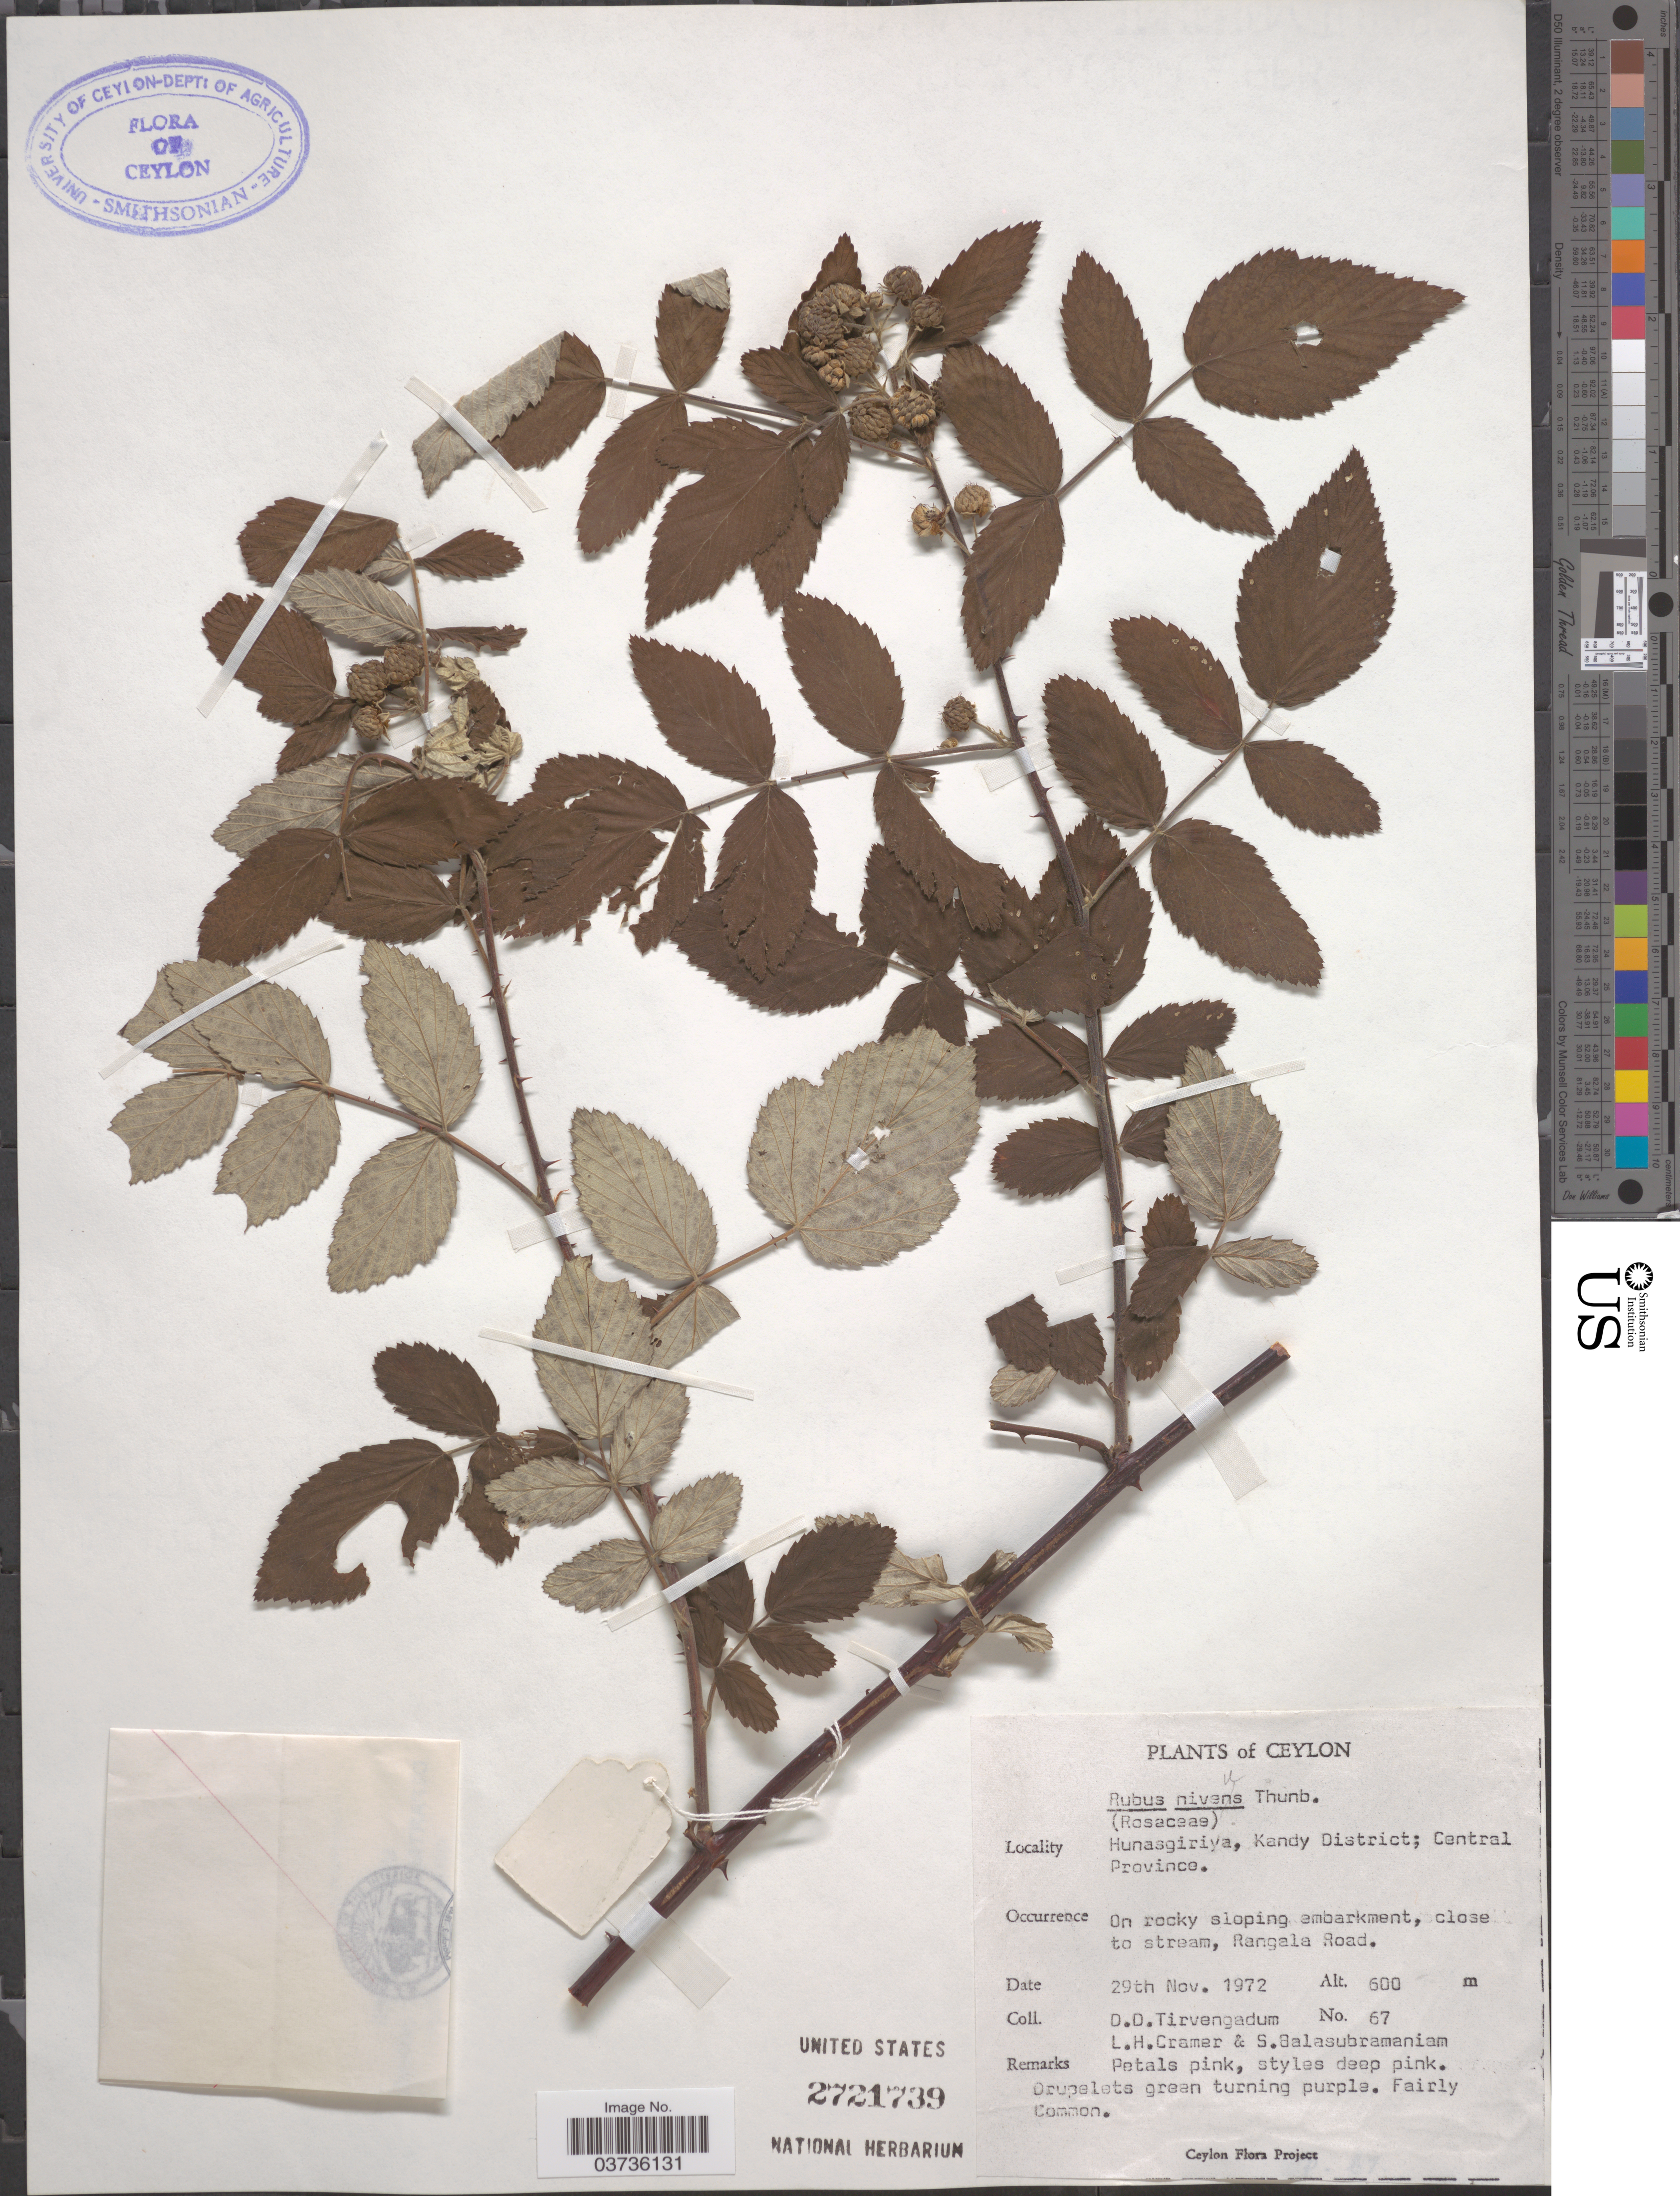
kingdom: Plantae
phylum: Tracheophyta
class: Magnoliopsida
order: Rosales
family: Rosaceae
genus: Rubus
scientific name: Rubus niveus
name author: Thunb.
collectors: D. Tirvengadum, L. H. Cramer & S. Balasubramaniam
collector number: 67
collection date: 1972-11-29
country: Sri Lanka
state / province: Central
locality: Ceylon. Hunasgiriya, Kandy District. On rocky sloping embarkment, close to stream, Rangala Road.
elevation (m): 600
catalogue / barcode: US 2721739